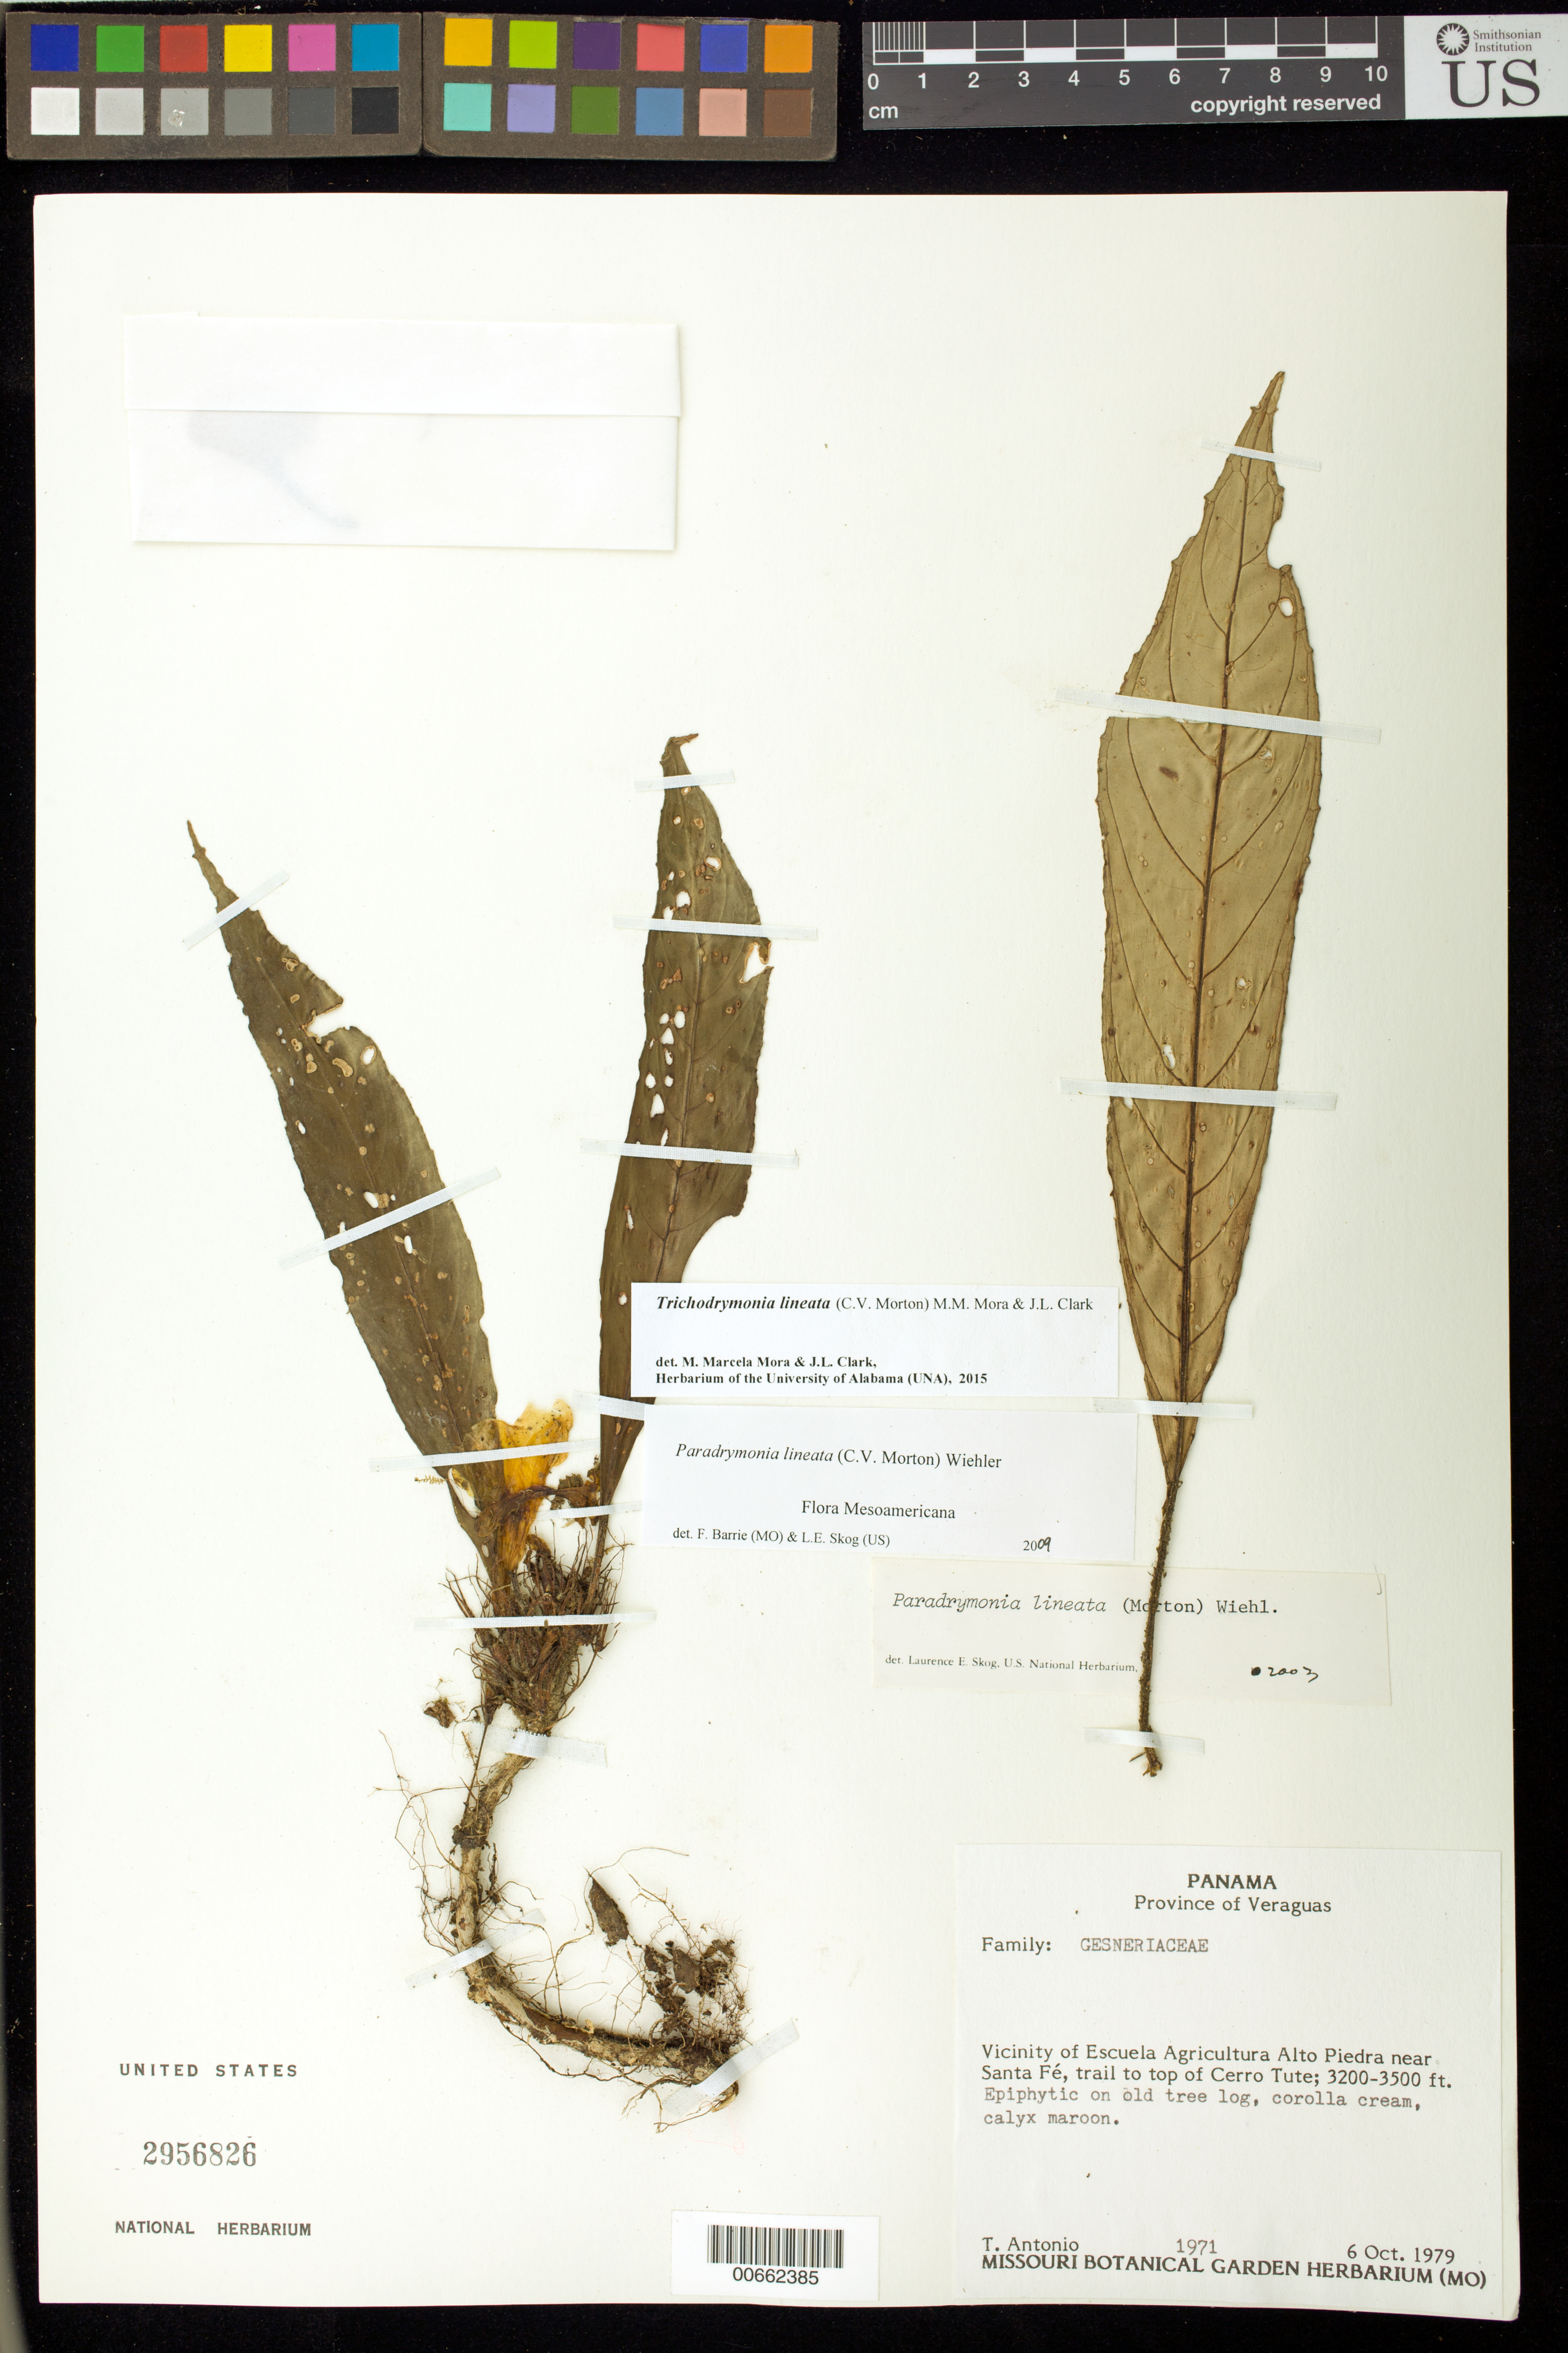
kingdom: Plantae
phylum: Tracheophyta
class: Magnoliopsida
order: Lamiales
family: Gesneriaceae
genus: Trichodrymonia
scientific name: Trichodrymonia lineata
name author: (C.V. Morton) M.M. Mora & J.L. Clark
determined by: Mora, M. M.; Clark, J. L.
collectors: T. Antonio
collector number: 1971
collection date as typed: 06 Oct 1979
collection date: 1979-10-06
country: Panama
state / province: Veraguas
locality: Vicinity of Escuela Agricultura Alto Piedra near Santa Fé, trail to top of Cerro Tute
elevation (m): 975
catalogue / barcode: US 2956826